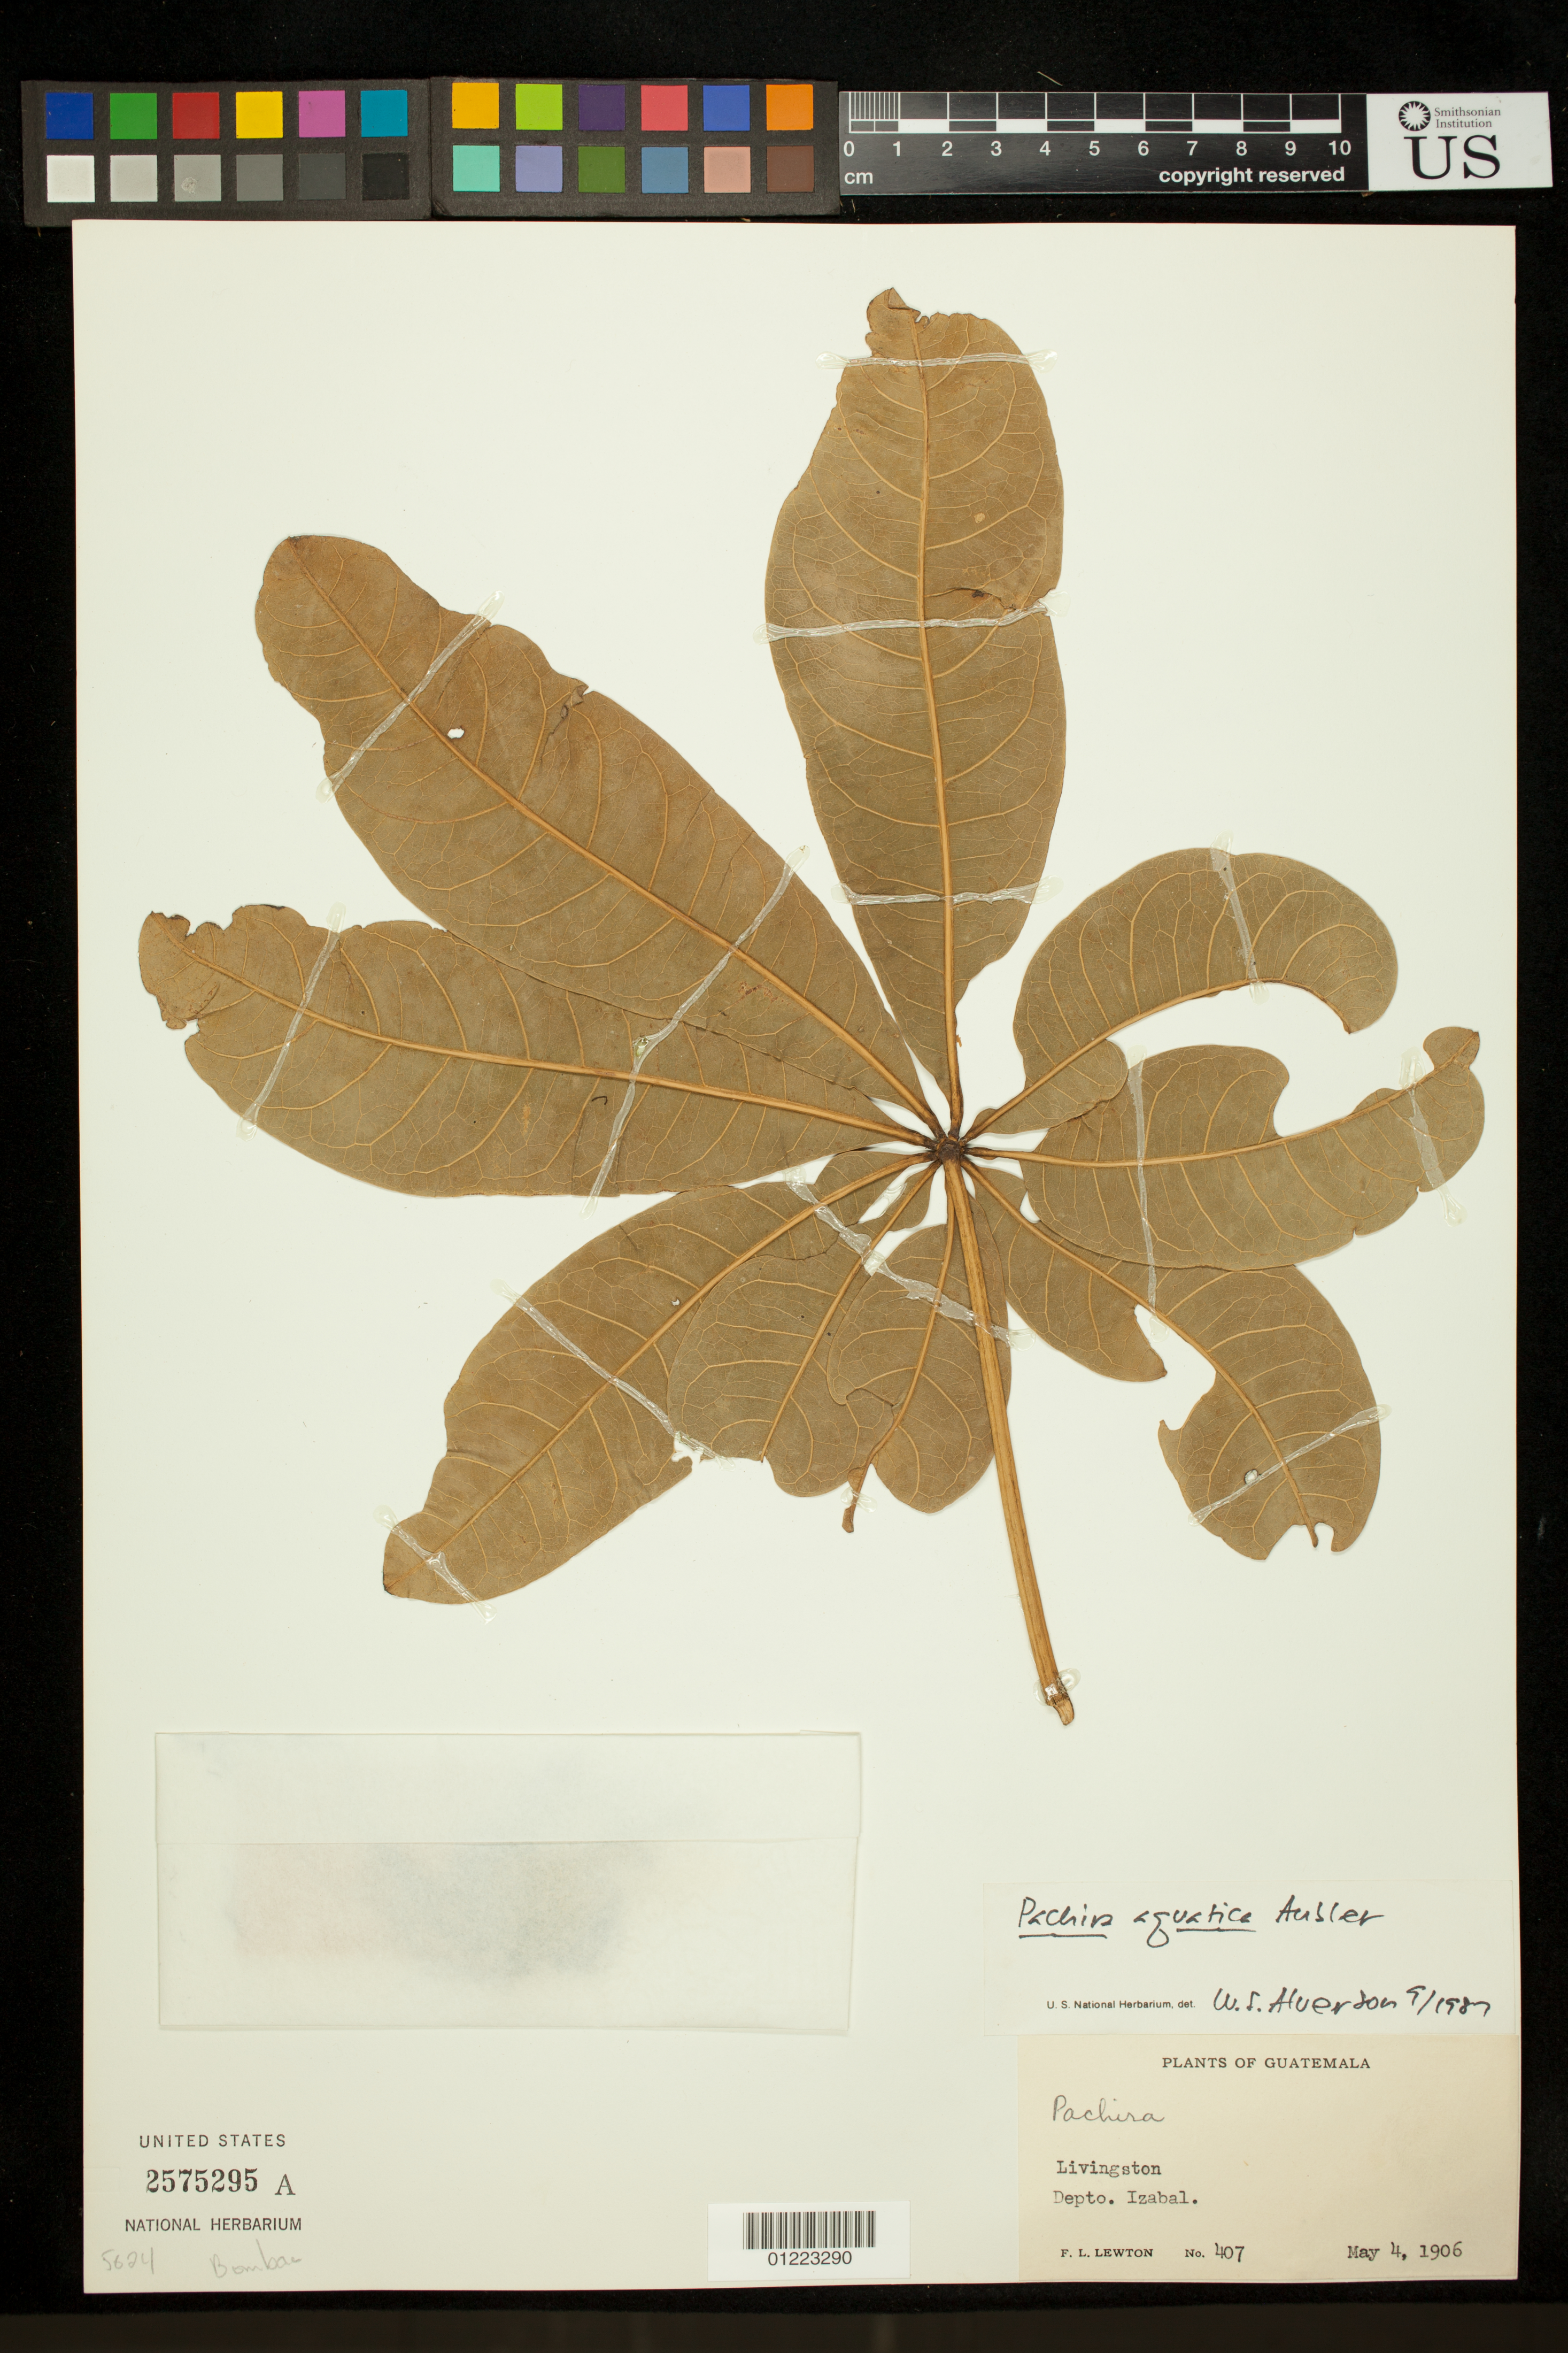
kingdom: Plantae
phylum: Tracheophyta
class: Magnoliopsida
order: Malvales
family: Malvaceae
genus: Pachira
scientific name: Pachira aquatica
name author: Aubl.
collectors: F. L. Lewton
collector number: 407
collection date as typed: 5/4/1906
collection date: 1906-05-04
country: Guatemala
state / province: Izabal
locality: Livingston, Depto. Izabal.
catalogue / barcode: US 2575295A